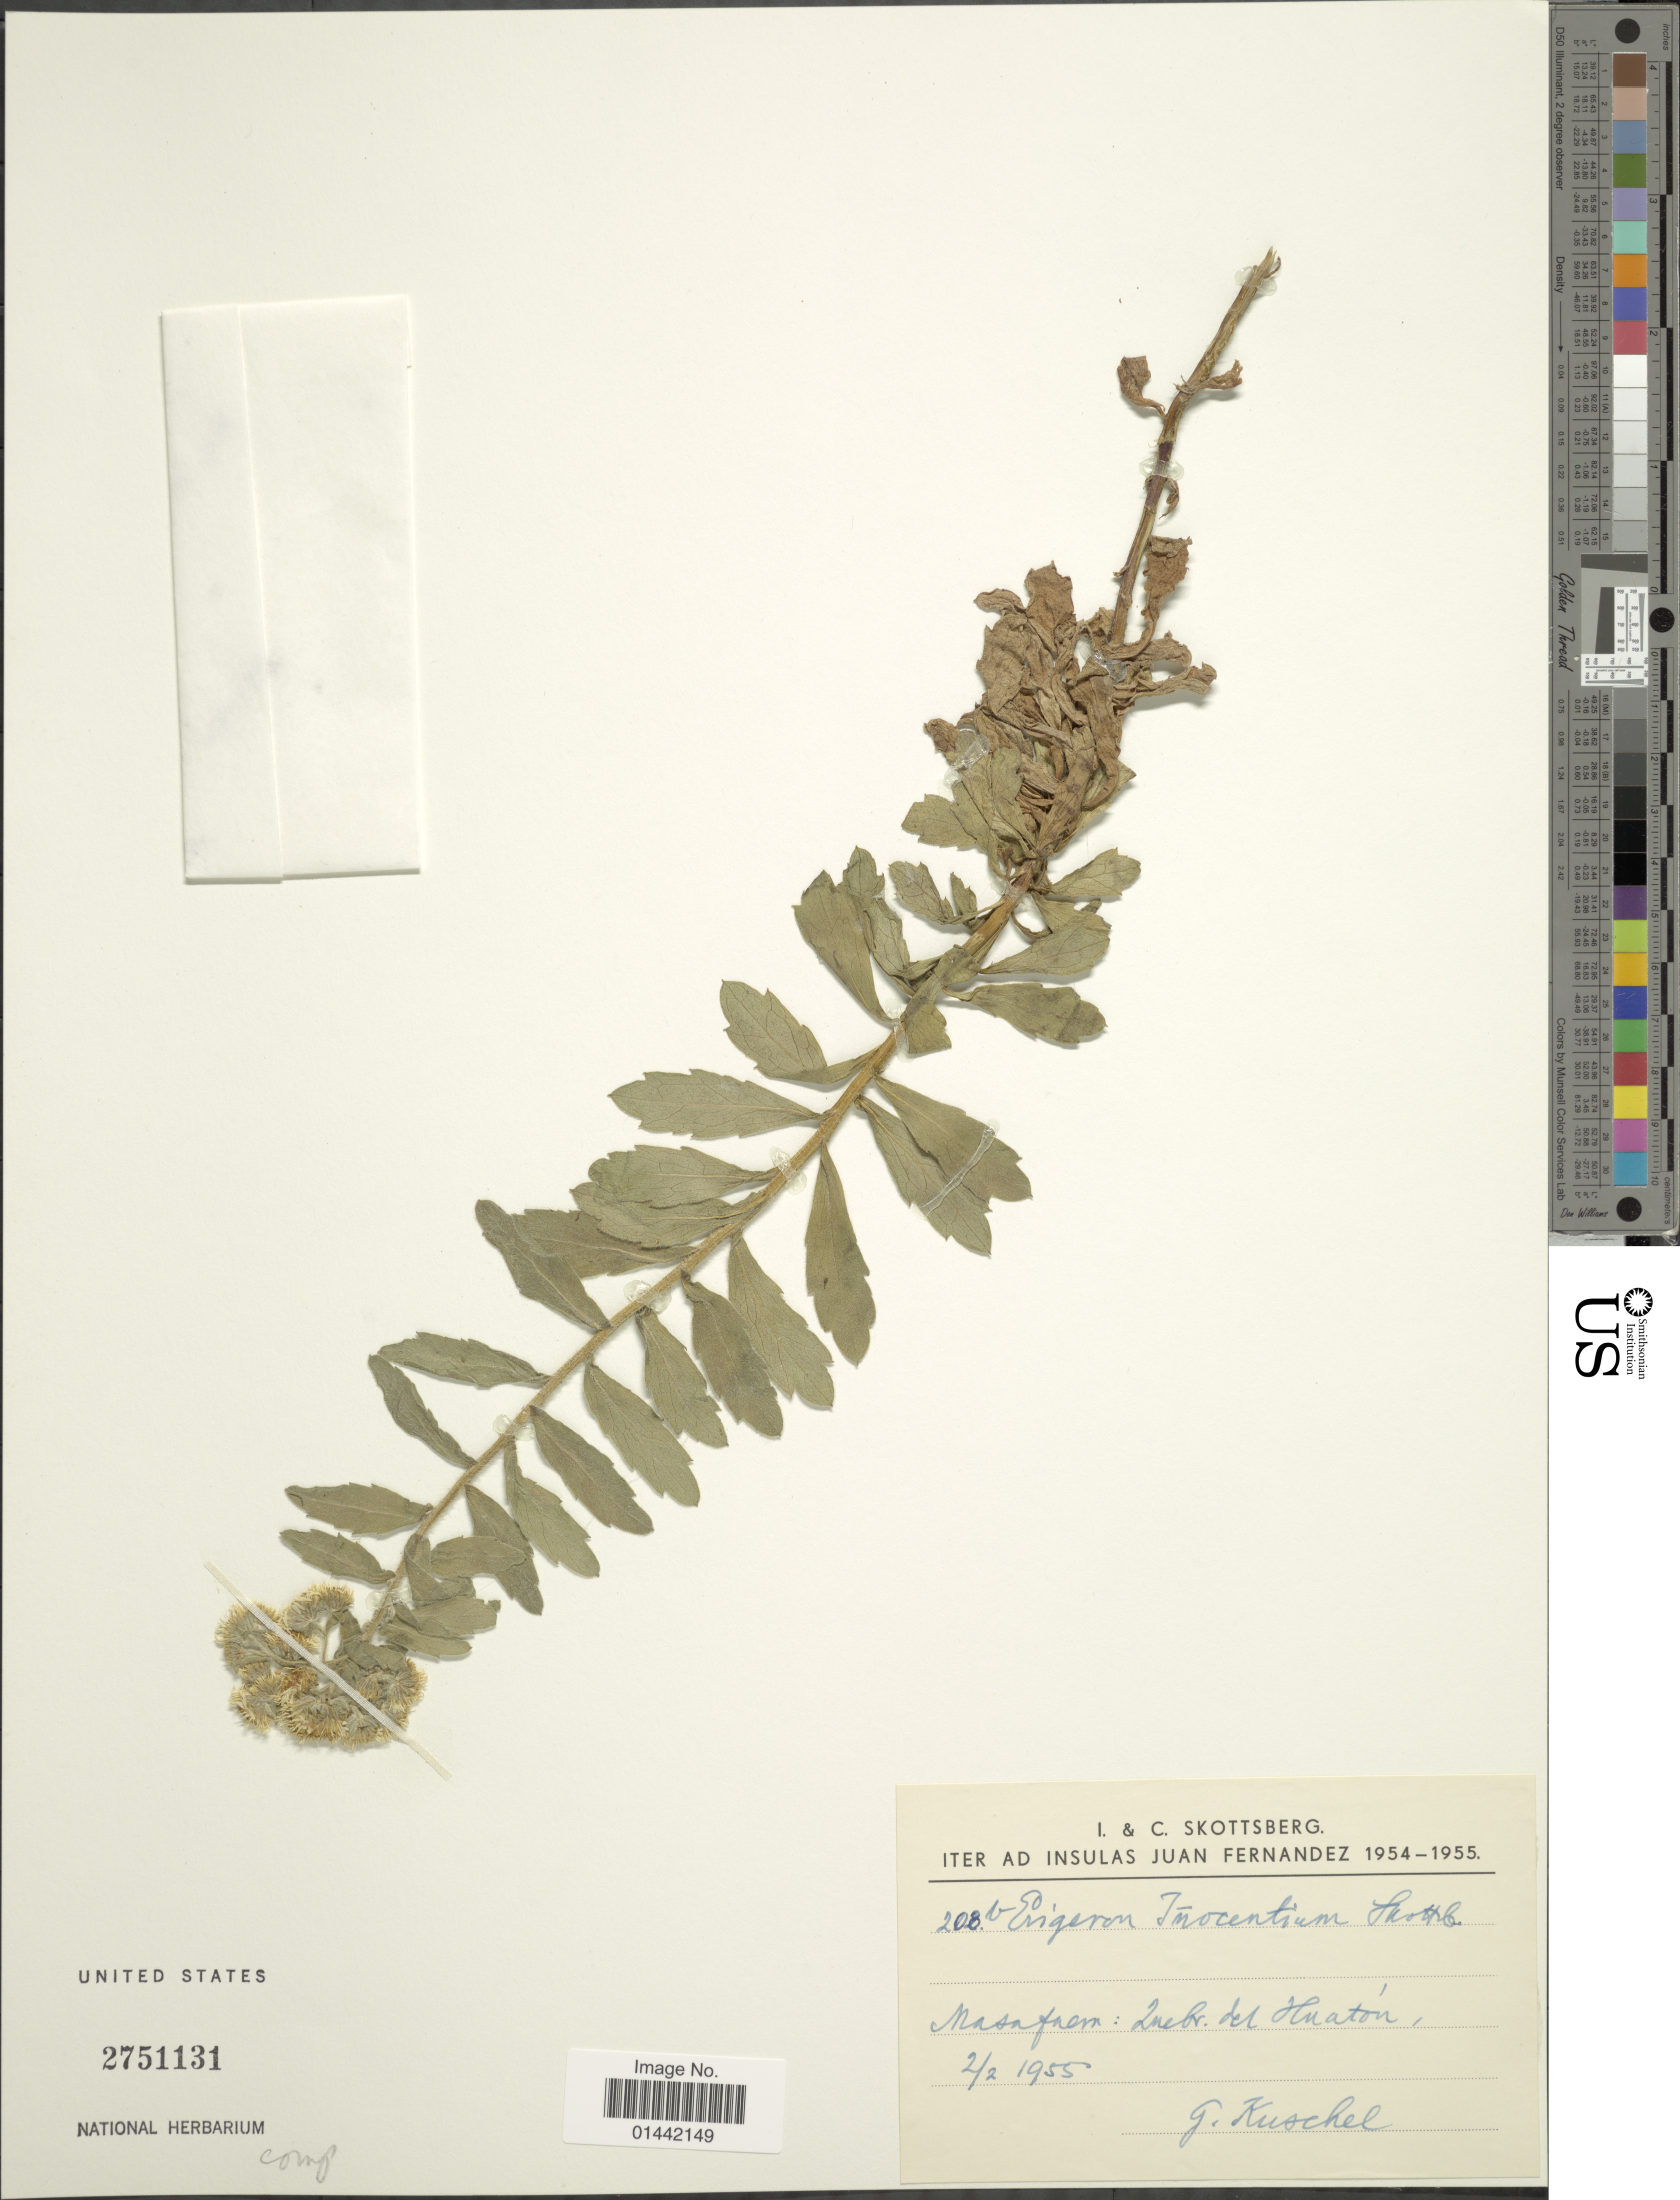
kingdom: Plantae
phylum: Tracheophyta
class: Magnoliopsida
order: Asterales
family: Asteraceae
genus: Erigeron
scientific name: Erigeron innocentium Skottsb. sp nov. ined.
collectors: G. Kuschel, I. Skottsberg & C. Skottsberg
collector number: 208b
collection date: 1955-02-02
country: Chile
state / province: Valparaíso (V)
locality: Iter ad Insulas Juan Fernandez, Masafuera: Quebr. del Huatón.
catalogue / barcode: US 2751131